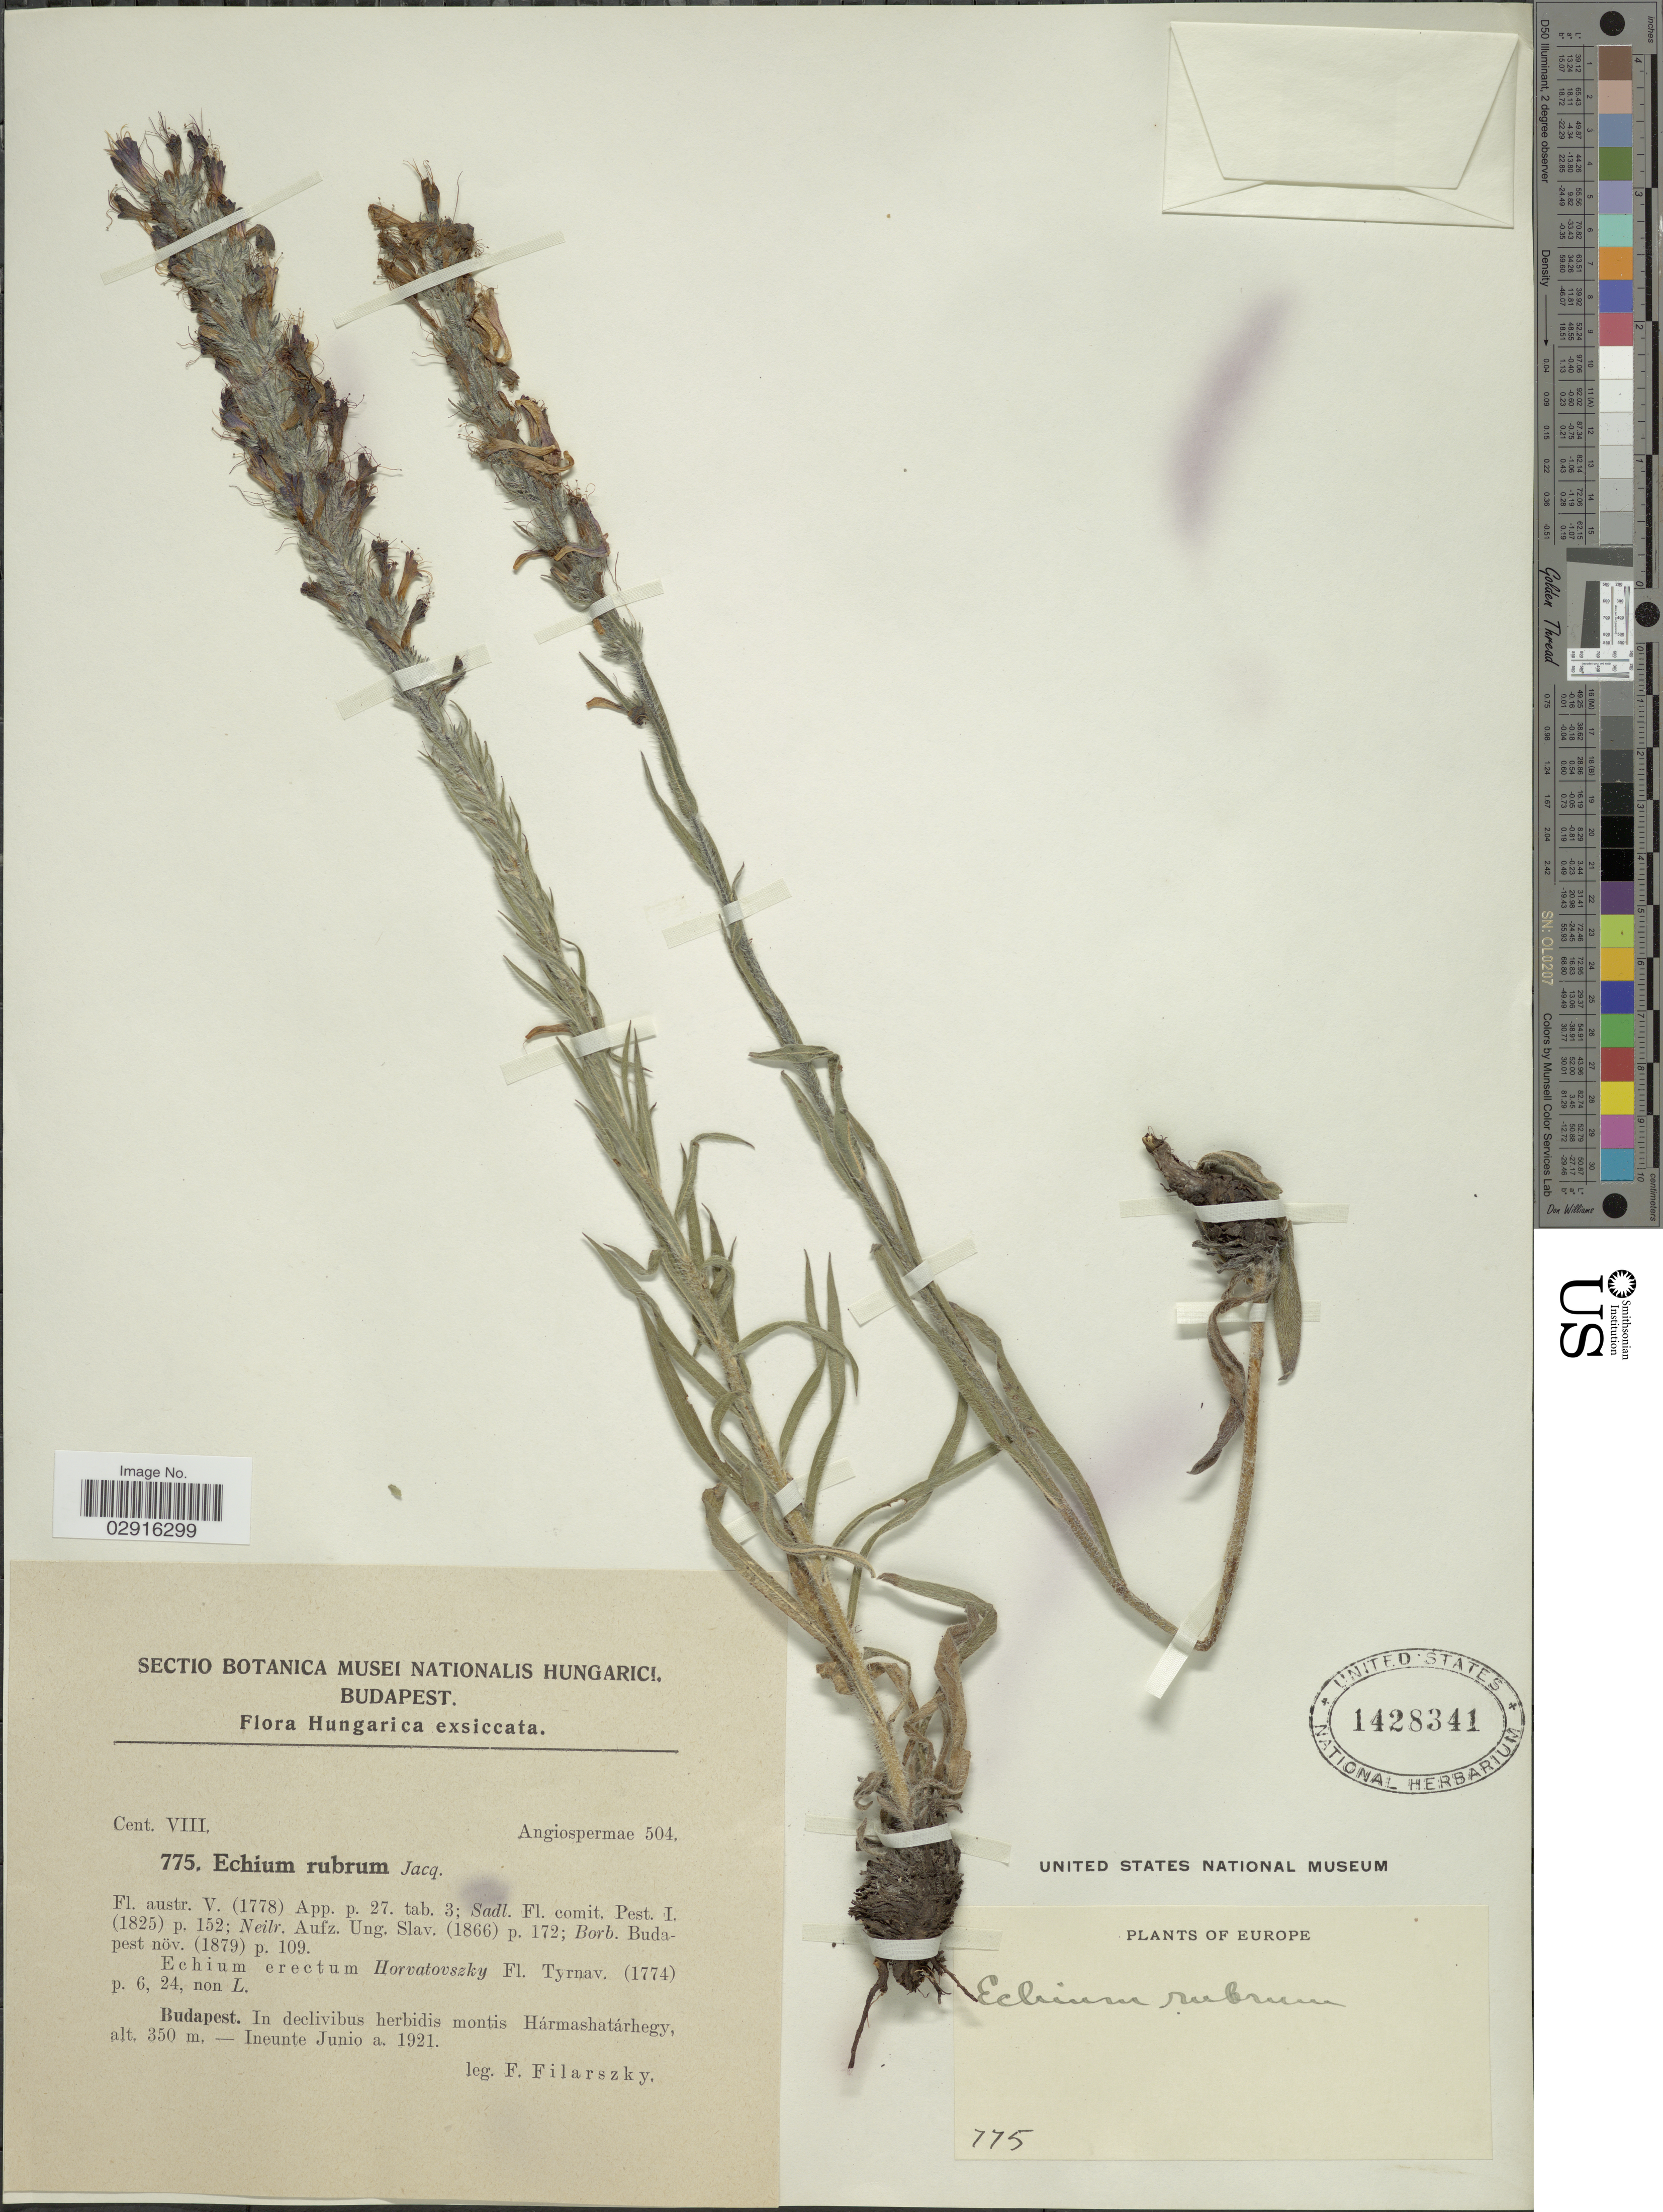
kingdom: Plantae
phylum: Tracheophyta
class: Magnoliopsida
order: Boraginales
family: Boraginaceae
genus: Echium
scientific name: Echium rubrum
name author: Forssk.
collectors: F. Filarszky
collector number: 775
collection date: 1921-06-21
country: Hungary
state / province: Budapest, Capital District of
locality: Budapest. In declivibus herbidis montis Hármashatárhegy.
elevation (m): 350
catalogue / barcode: US 1428341